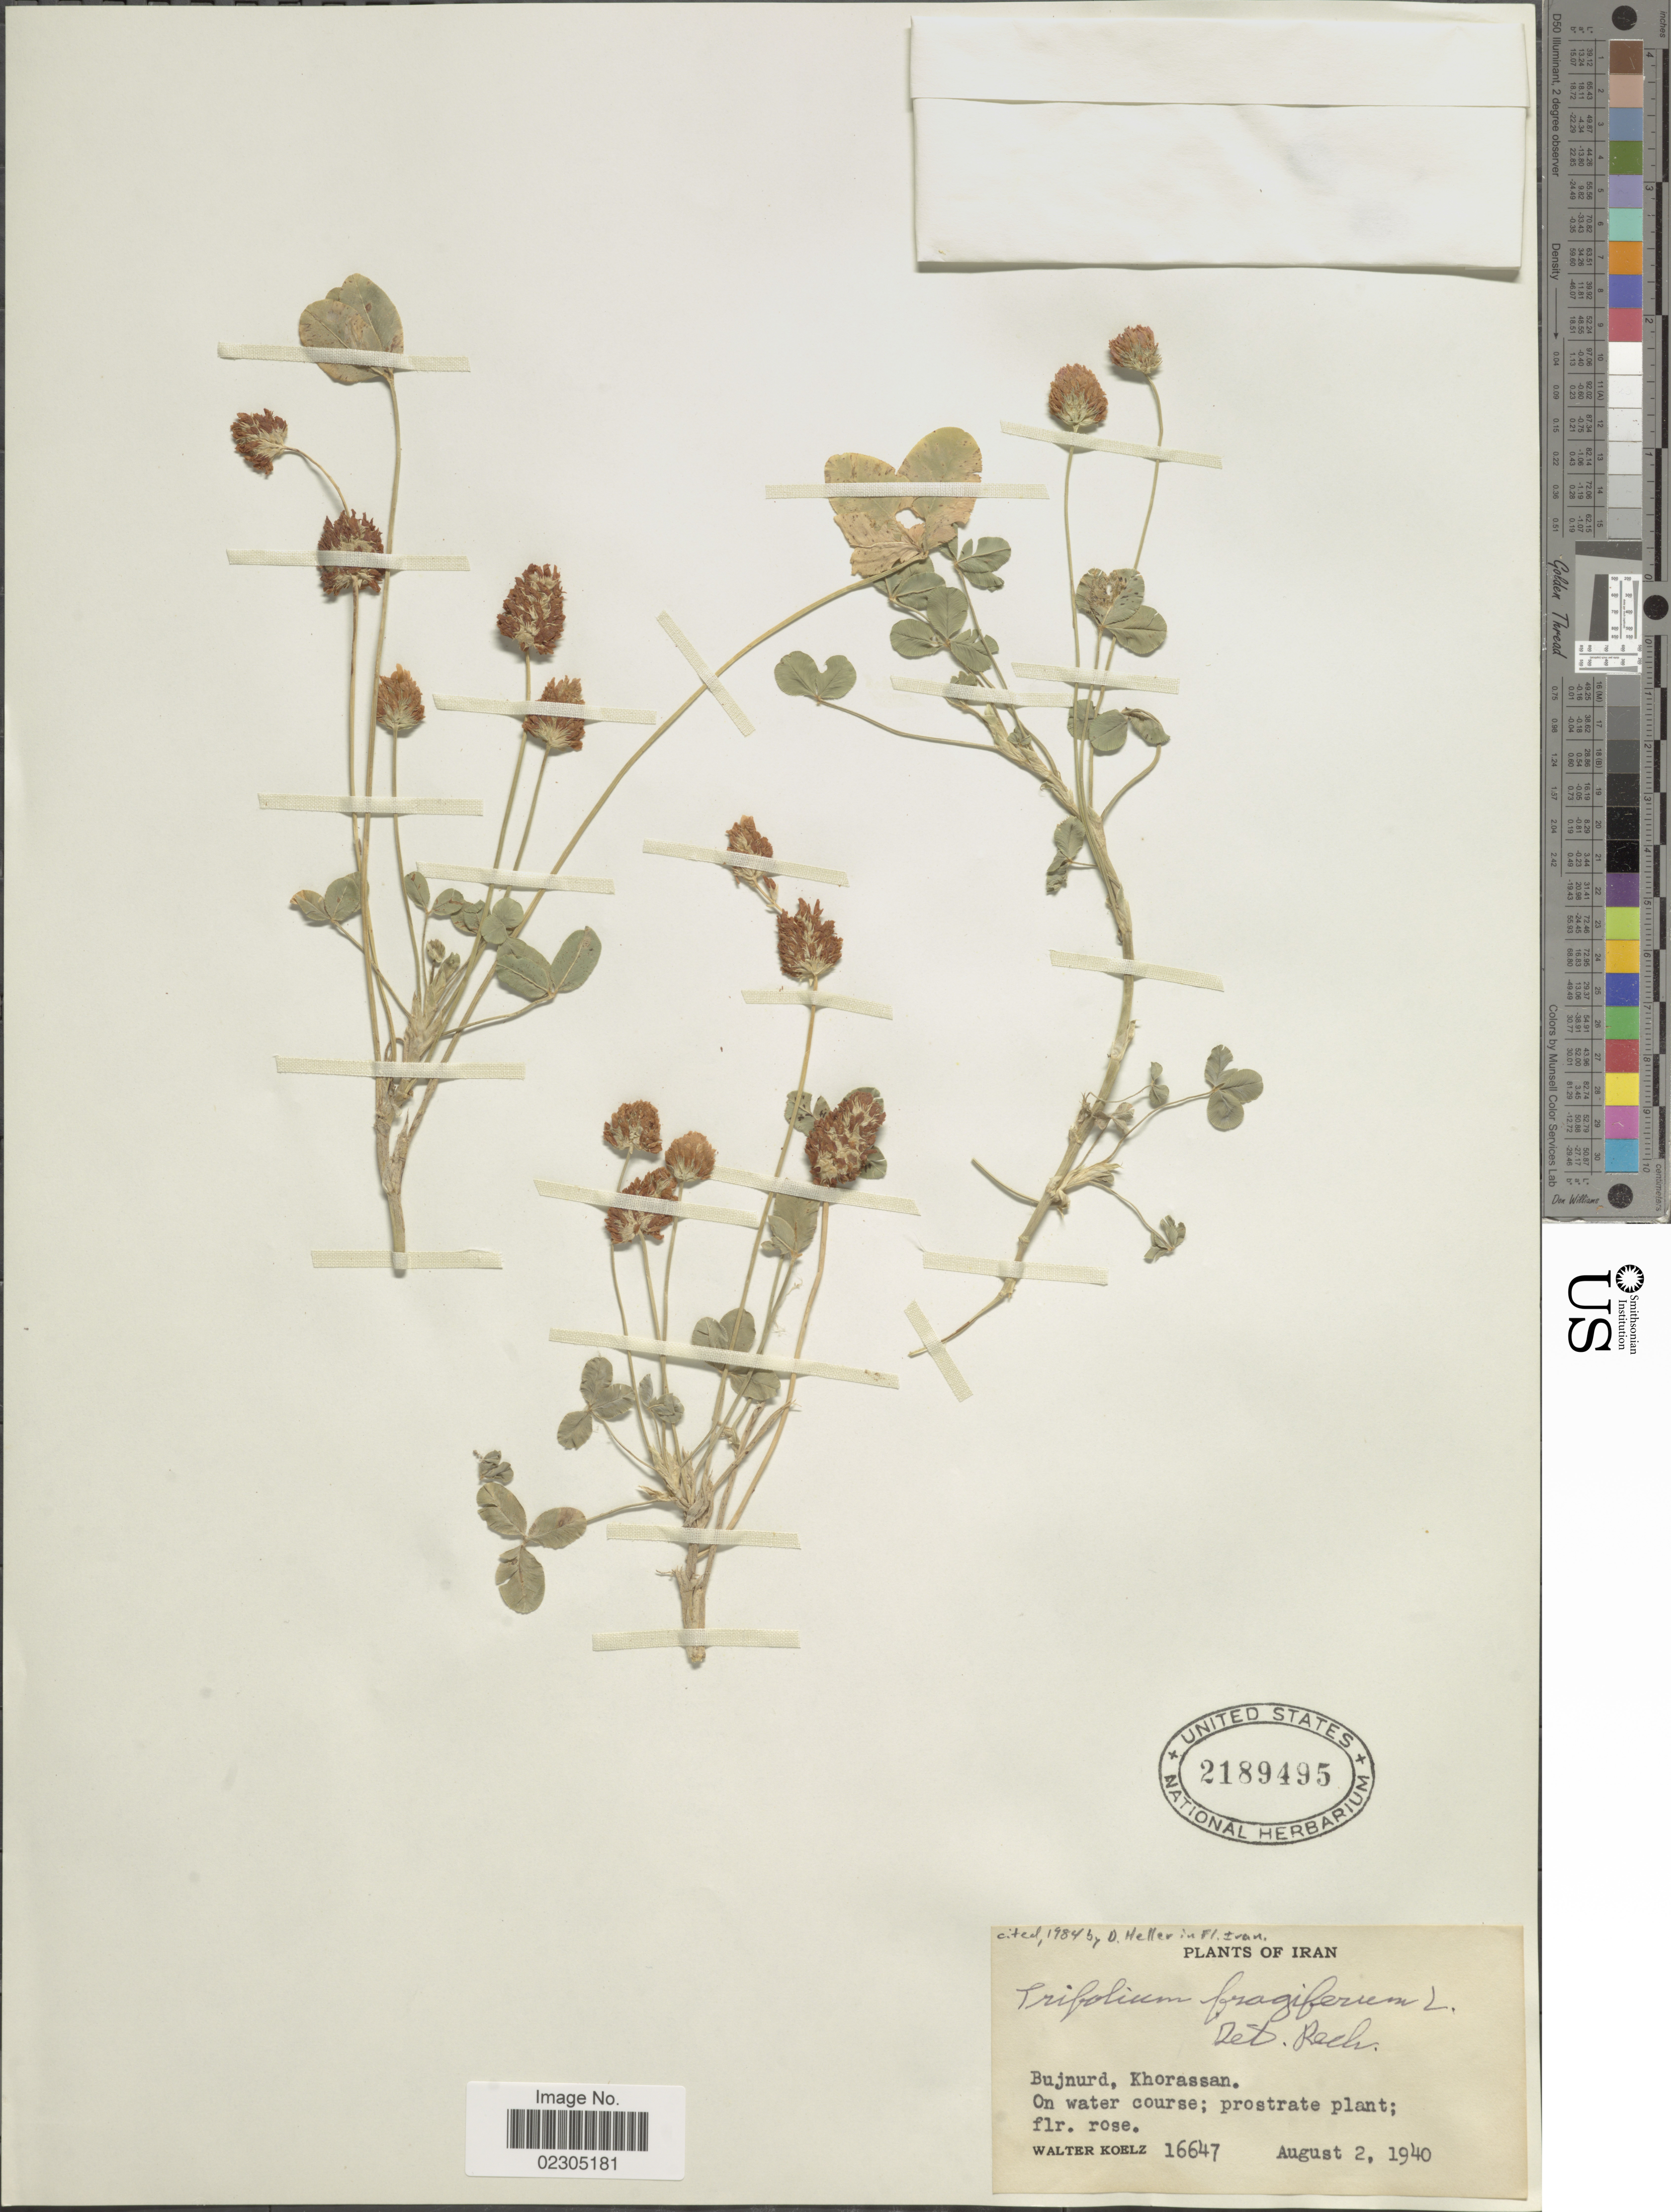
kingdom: Plantae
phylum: Tracheophyta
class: Magnoliopsida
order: Fabales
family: Fabaceae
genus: Trifolium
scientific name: Trifolium fragiferum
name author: L.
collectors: W. N. Koelz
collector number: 16647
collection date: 1940-08-02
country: Iran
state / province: Khorasan [obsolete]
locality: Bujnurd, Khorassan. On water course.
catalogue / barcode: US 2189495